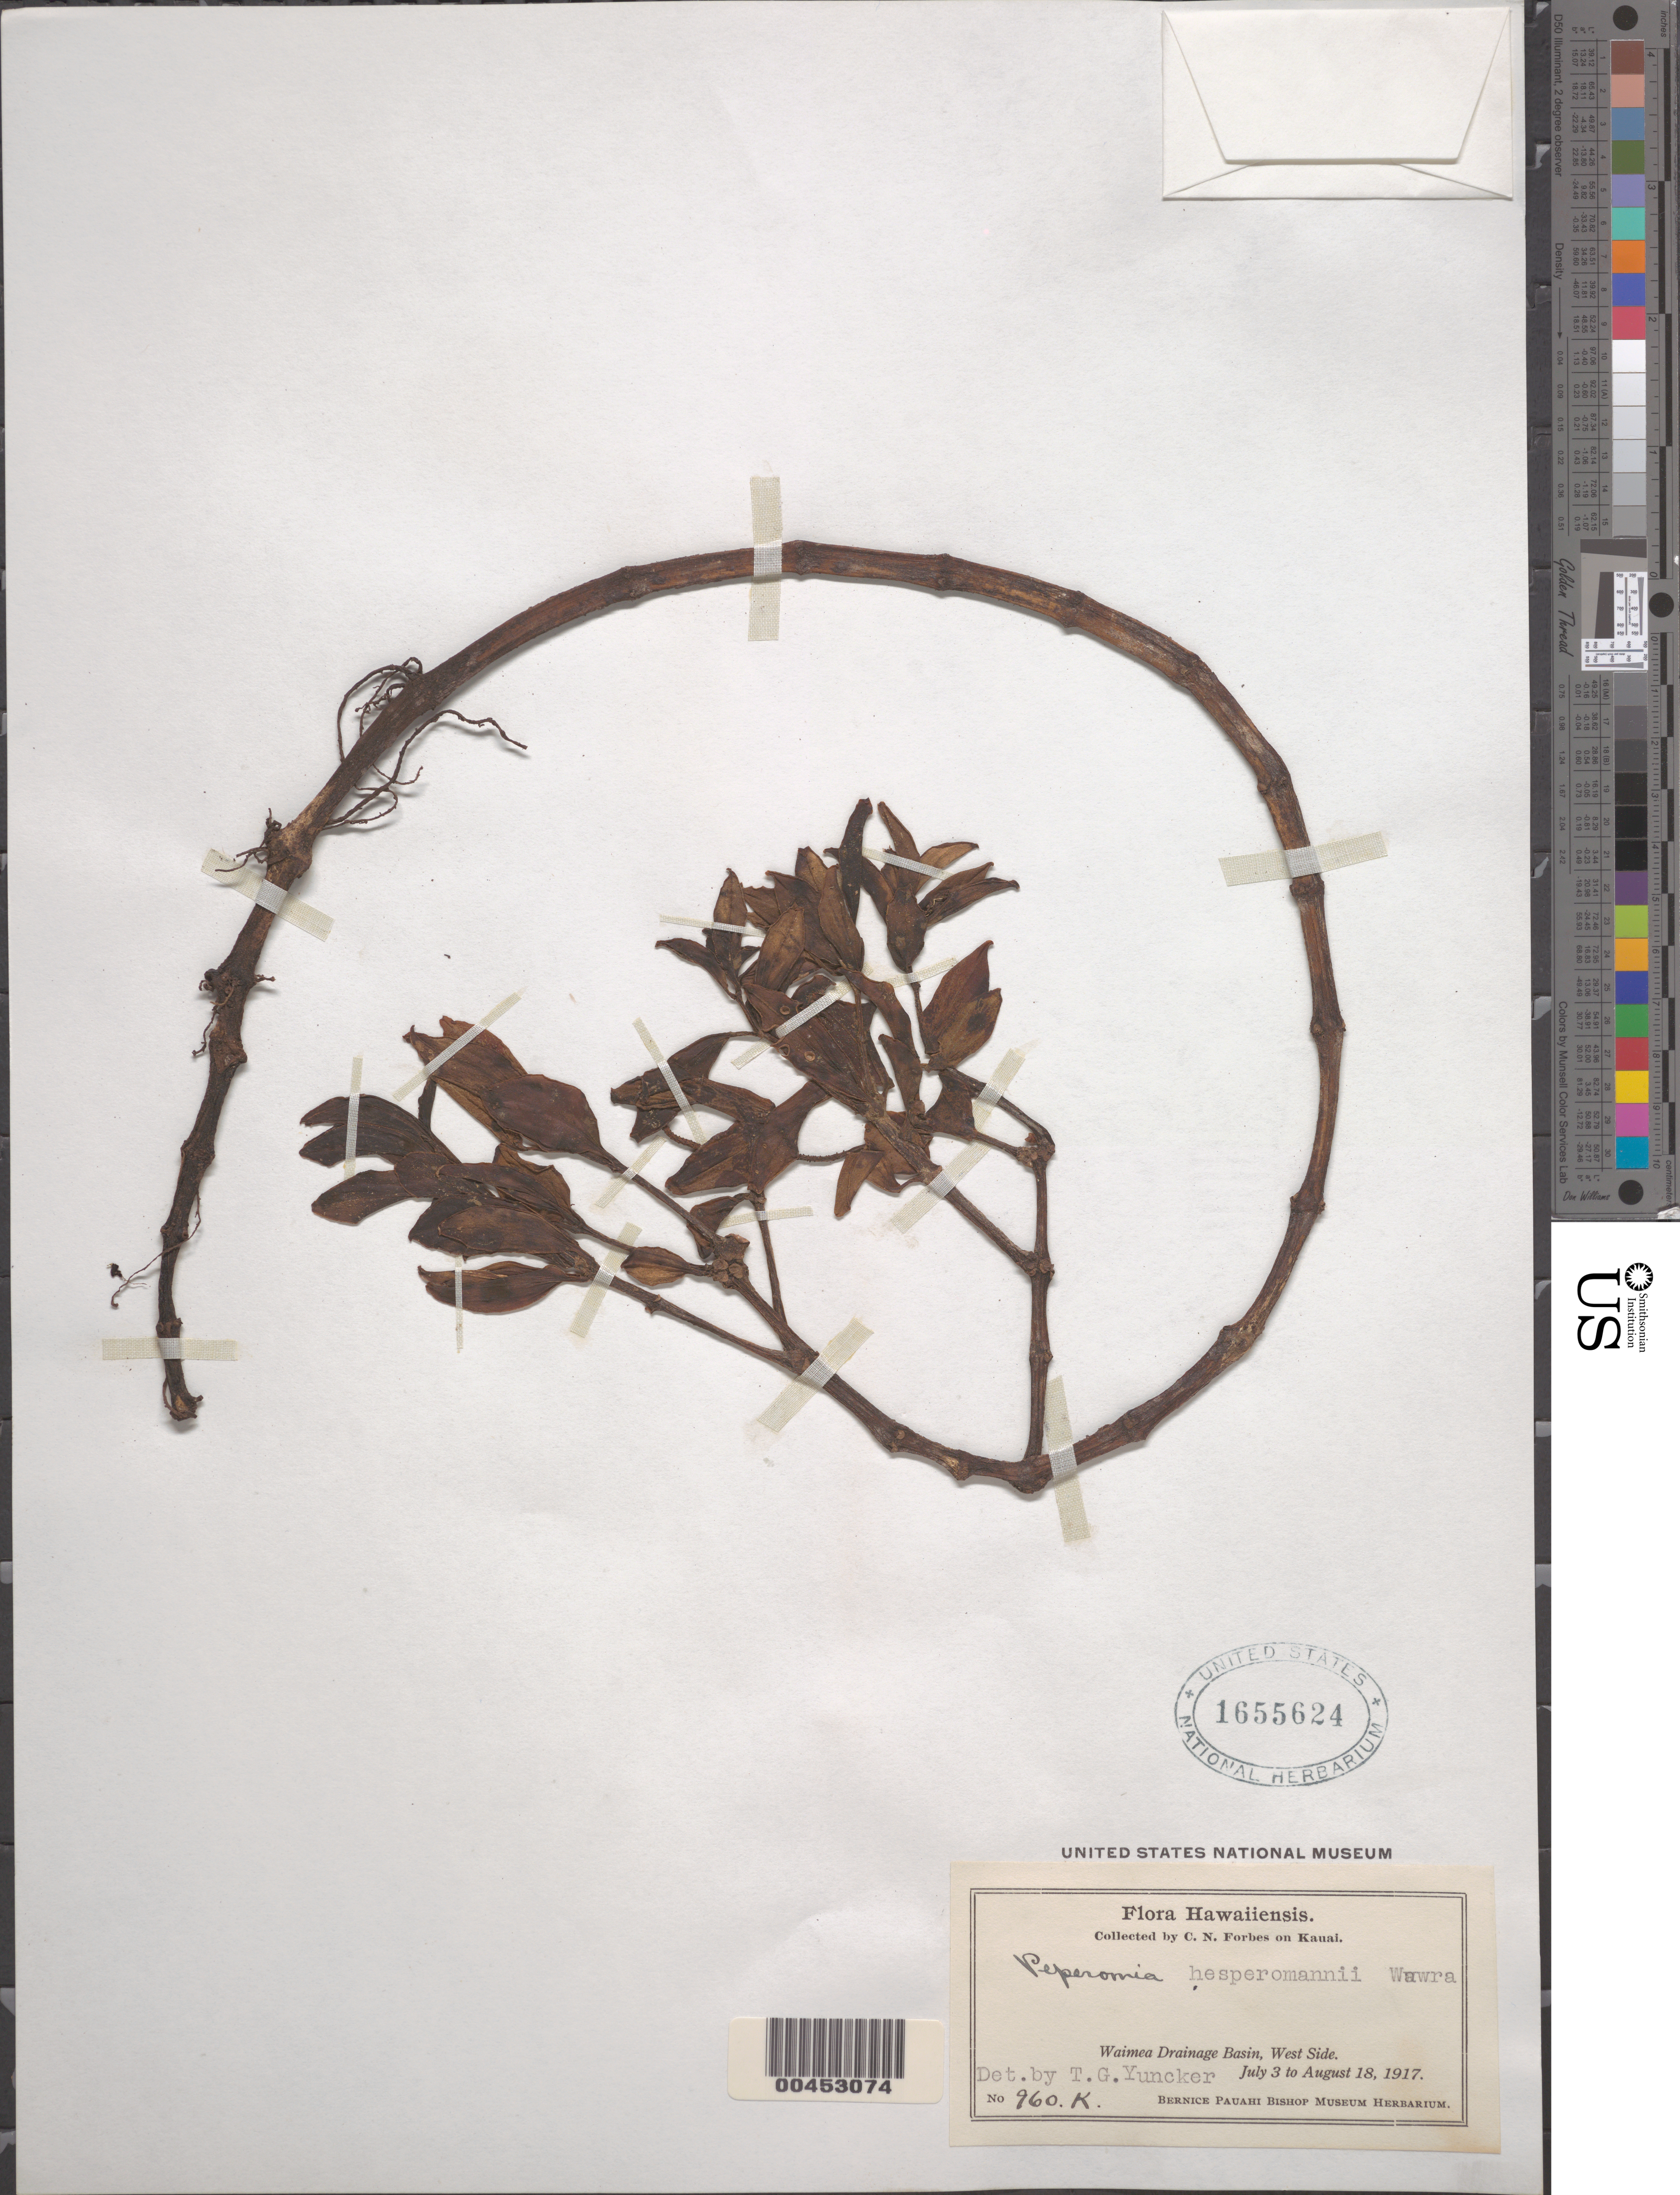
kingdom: Plantae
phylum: Tracheophyta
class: Magnoliopsida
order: Piperales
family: Piperaceae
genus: Peperomia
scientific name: Peperomia hesperomannii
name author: Wawra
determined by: Yuncker, T. G.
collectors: C. N. Forbes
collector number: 960.K.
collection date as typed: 3 Jul 1917 to 18 Aug 1917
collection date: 1917-07-03/1917-08-18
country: United States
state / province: Hawaii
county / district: Kauai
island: Kaua'i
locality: Waimea Drainage Basin, W side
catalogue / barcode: US 1655624